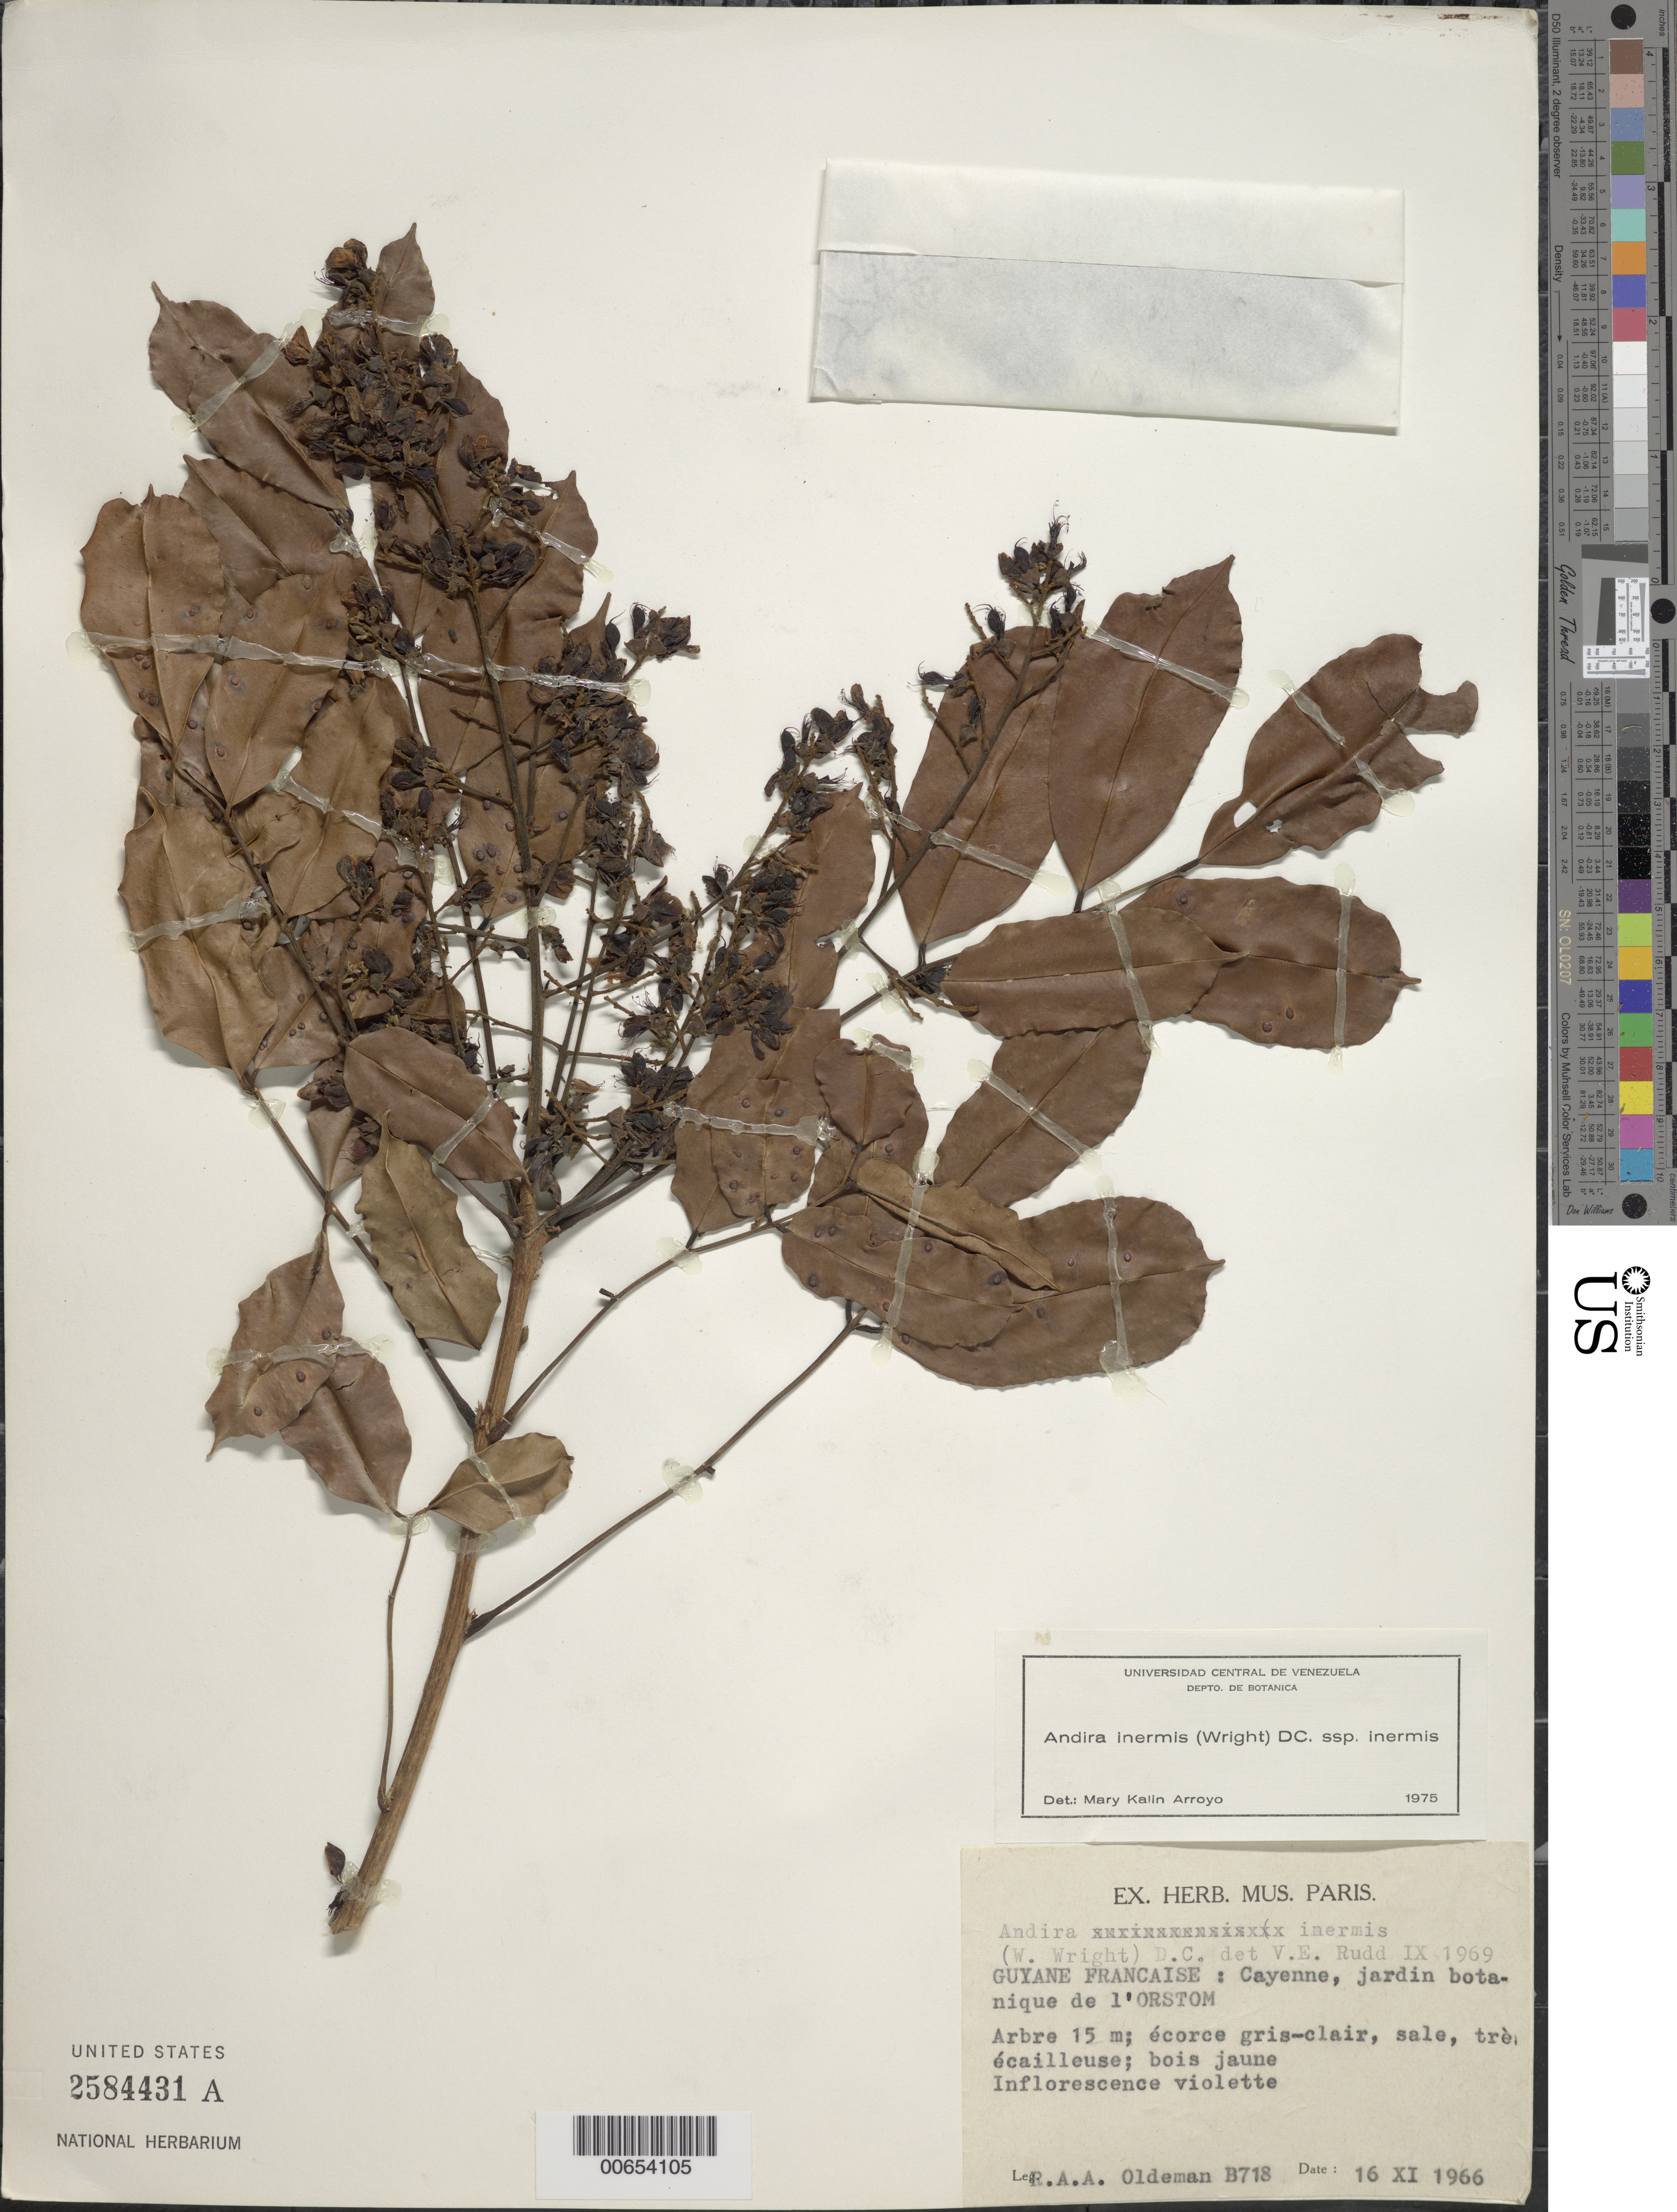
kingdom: Plantae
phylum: Tracheophyta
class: Magnoliopsida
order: Fabales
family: Fabaceae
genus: Andira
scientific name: Andira inermis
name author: (W. Wright) Kunth ex DC.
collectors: R. Oldeman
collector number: B 718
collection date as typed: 16-Nov-66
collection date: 1966-11-16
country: French Guiana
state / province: Cayenne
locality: Cayenne, Jardin ORSTOM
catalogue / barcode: US 2584431A